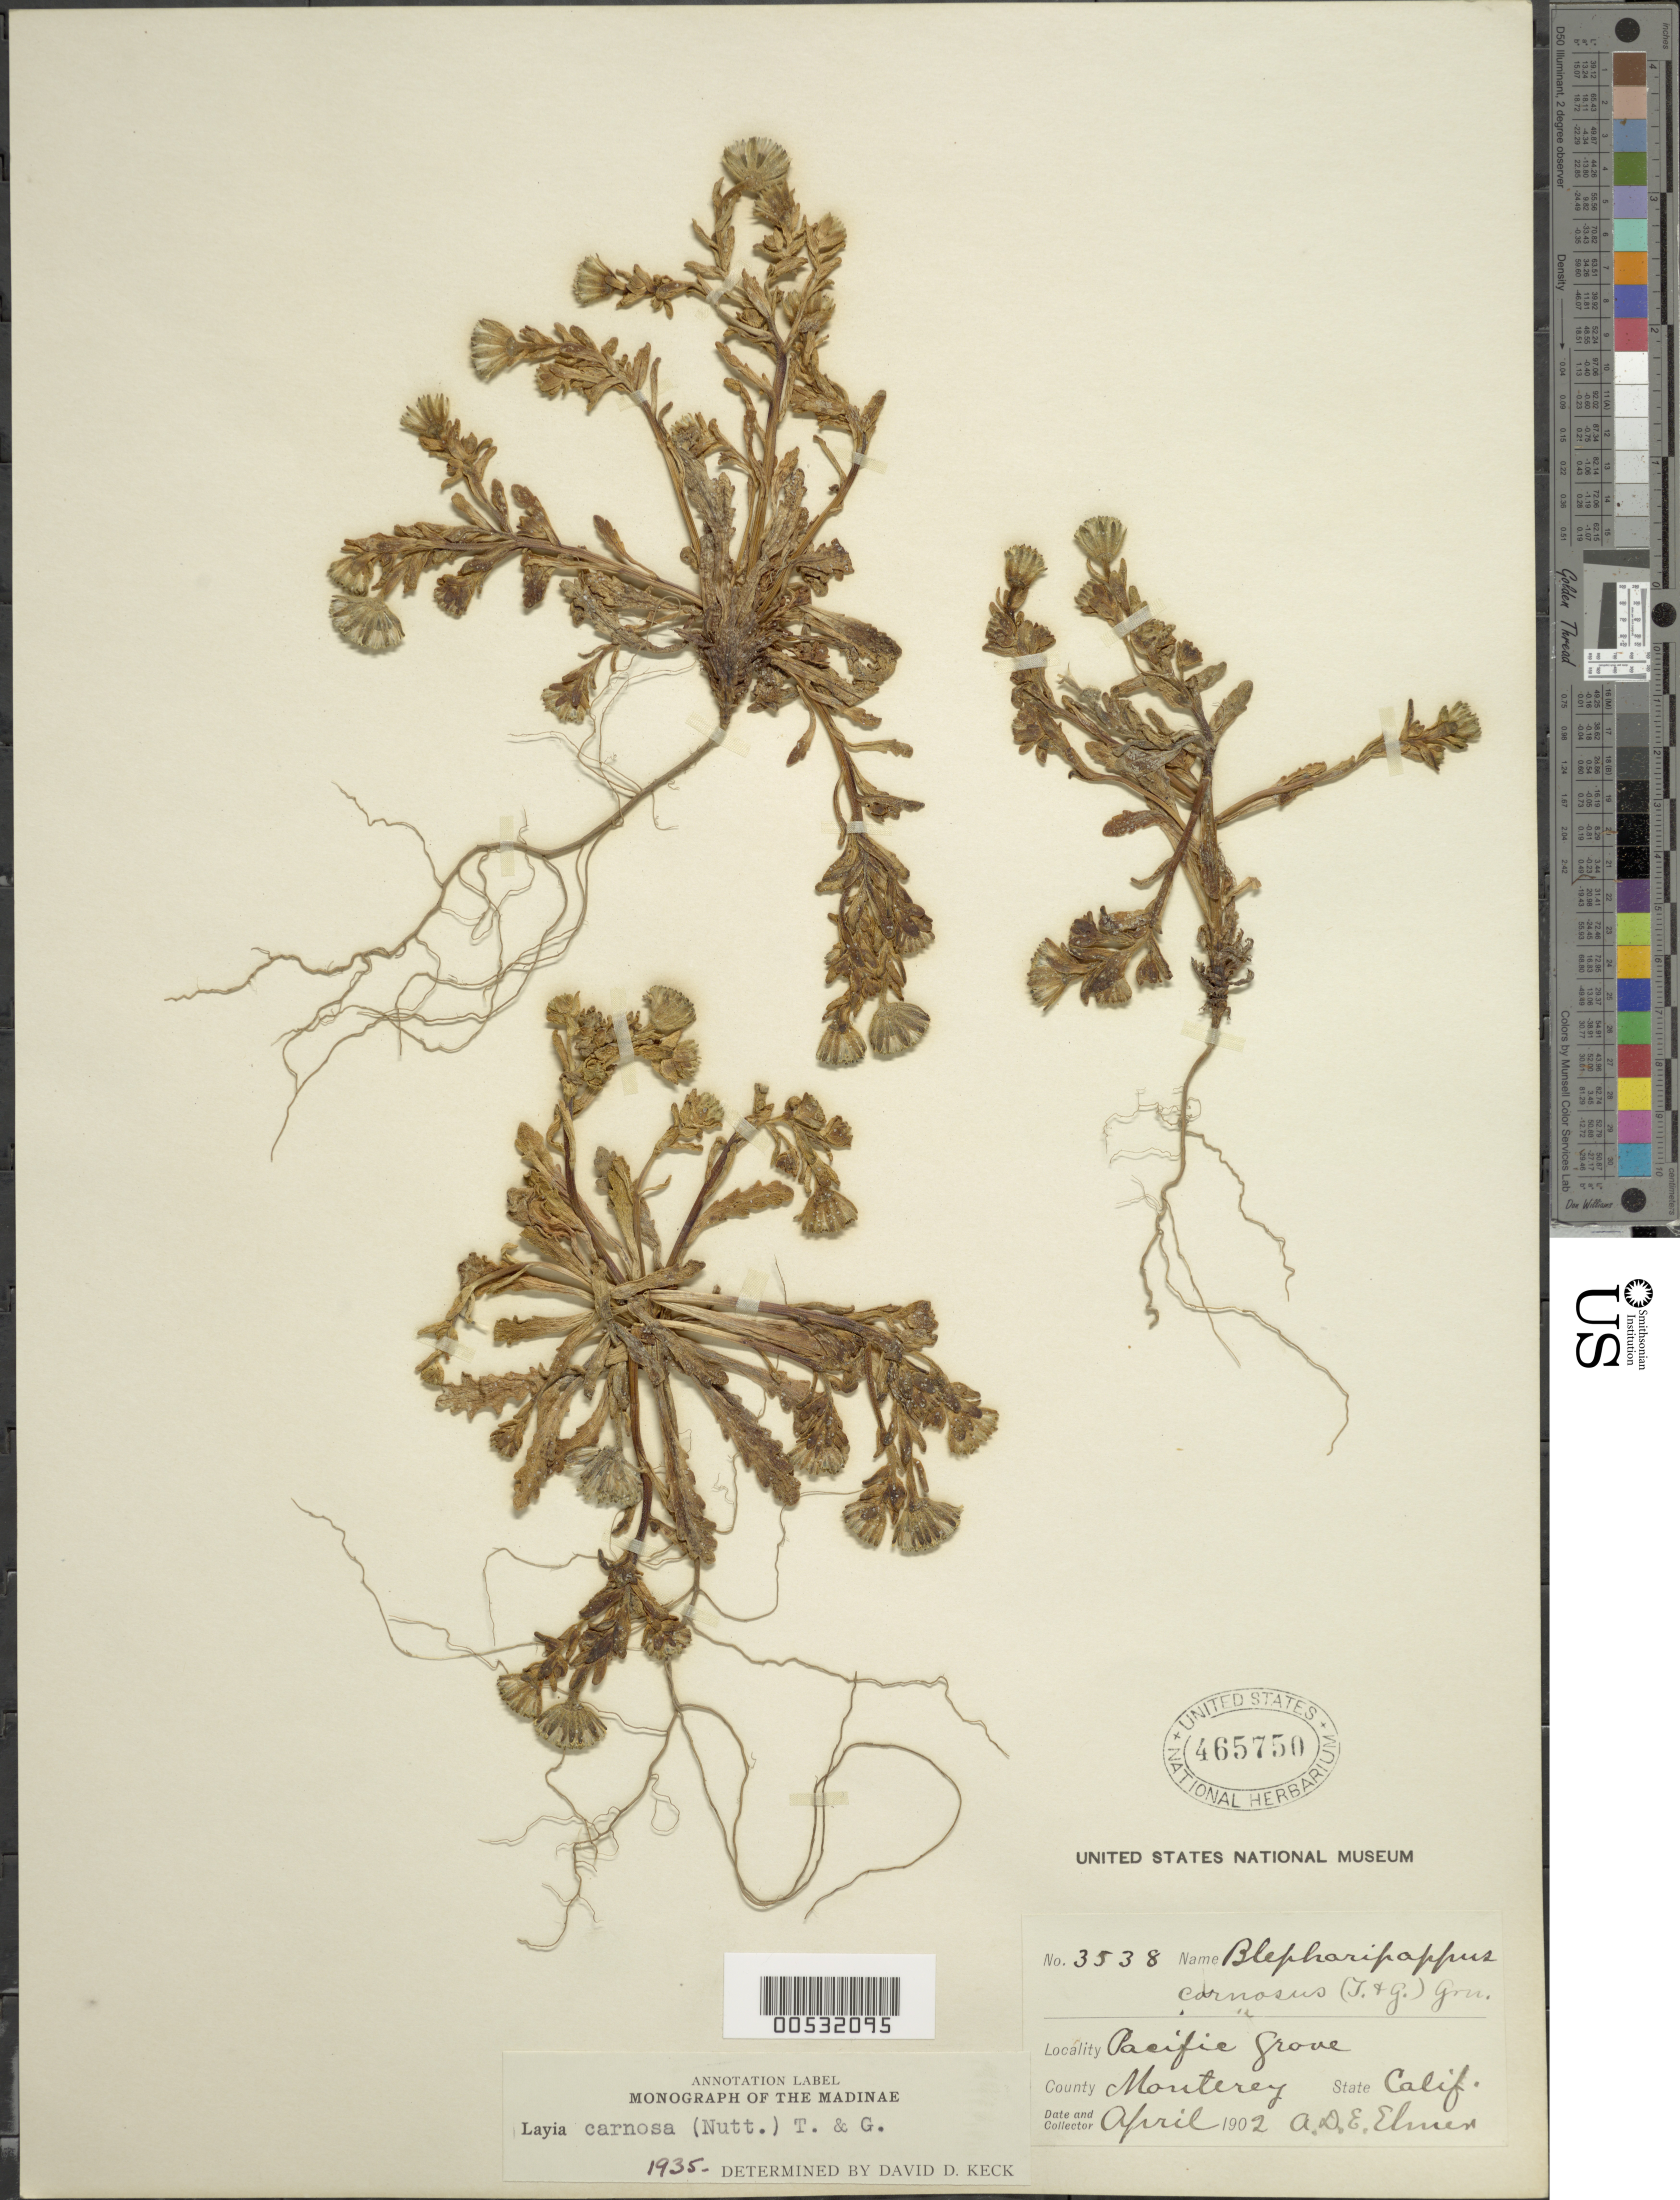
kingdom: Plantae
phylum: Tracheophyta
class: Magnoliopsida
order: Asterales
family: Asteraceae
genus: Layia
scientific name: Layia carnosa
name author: Torr. & A. Gray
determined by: Keck, David D.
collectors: A. D. E. Elmer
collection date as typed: Apr 1902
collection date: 1902-04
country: United States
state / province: California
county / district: Monterey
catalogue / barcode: US 465750